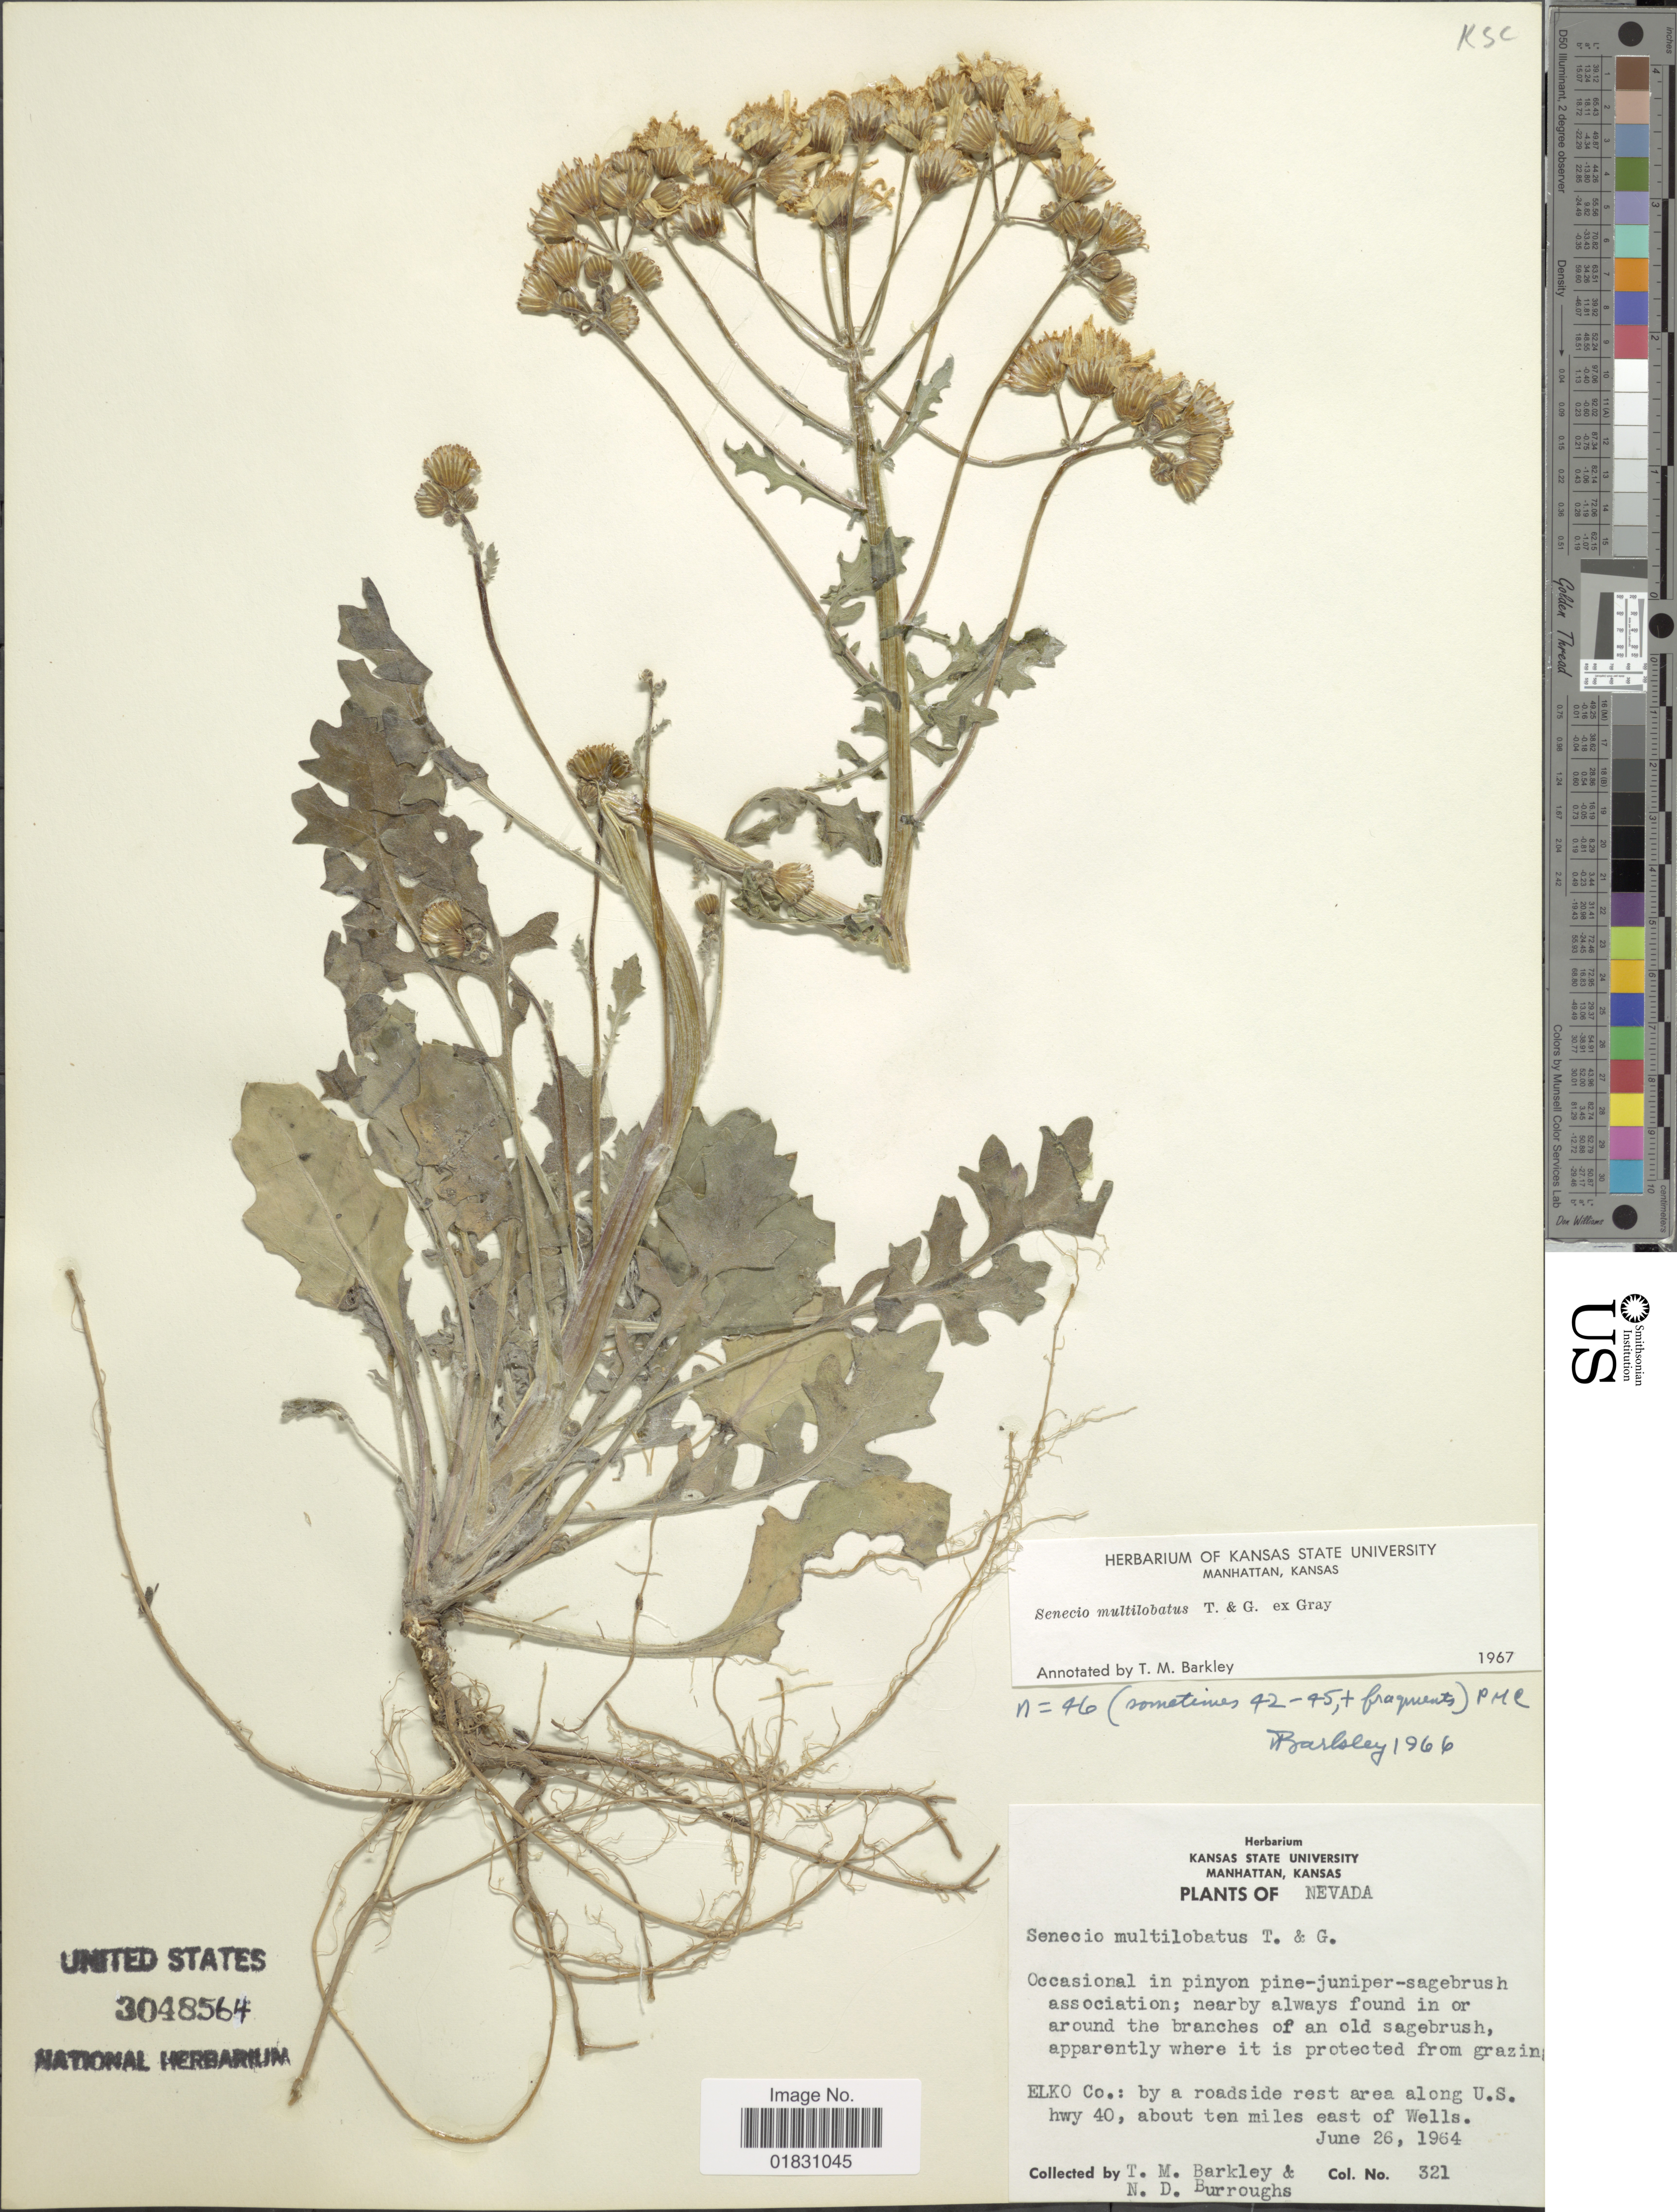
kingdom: Plantae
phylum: Tracheophyta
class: Magnoliopsida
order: Asterales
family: Asteraceae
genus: Packera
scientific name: Packera multilobata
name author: (Torr. & A. Gray) W.A. Weber & Á. Löve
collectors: T. M. Barkley & N. Burroughs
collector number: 321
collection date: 1964-06-26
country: United States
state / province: Nevada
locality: Elko Co.: by a roadside rest area along U. S. hwy 40, about ten miles east of Wells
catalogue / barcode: US 3048564